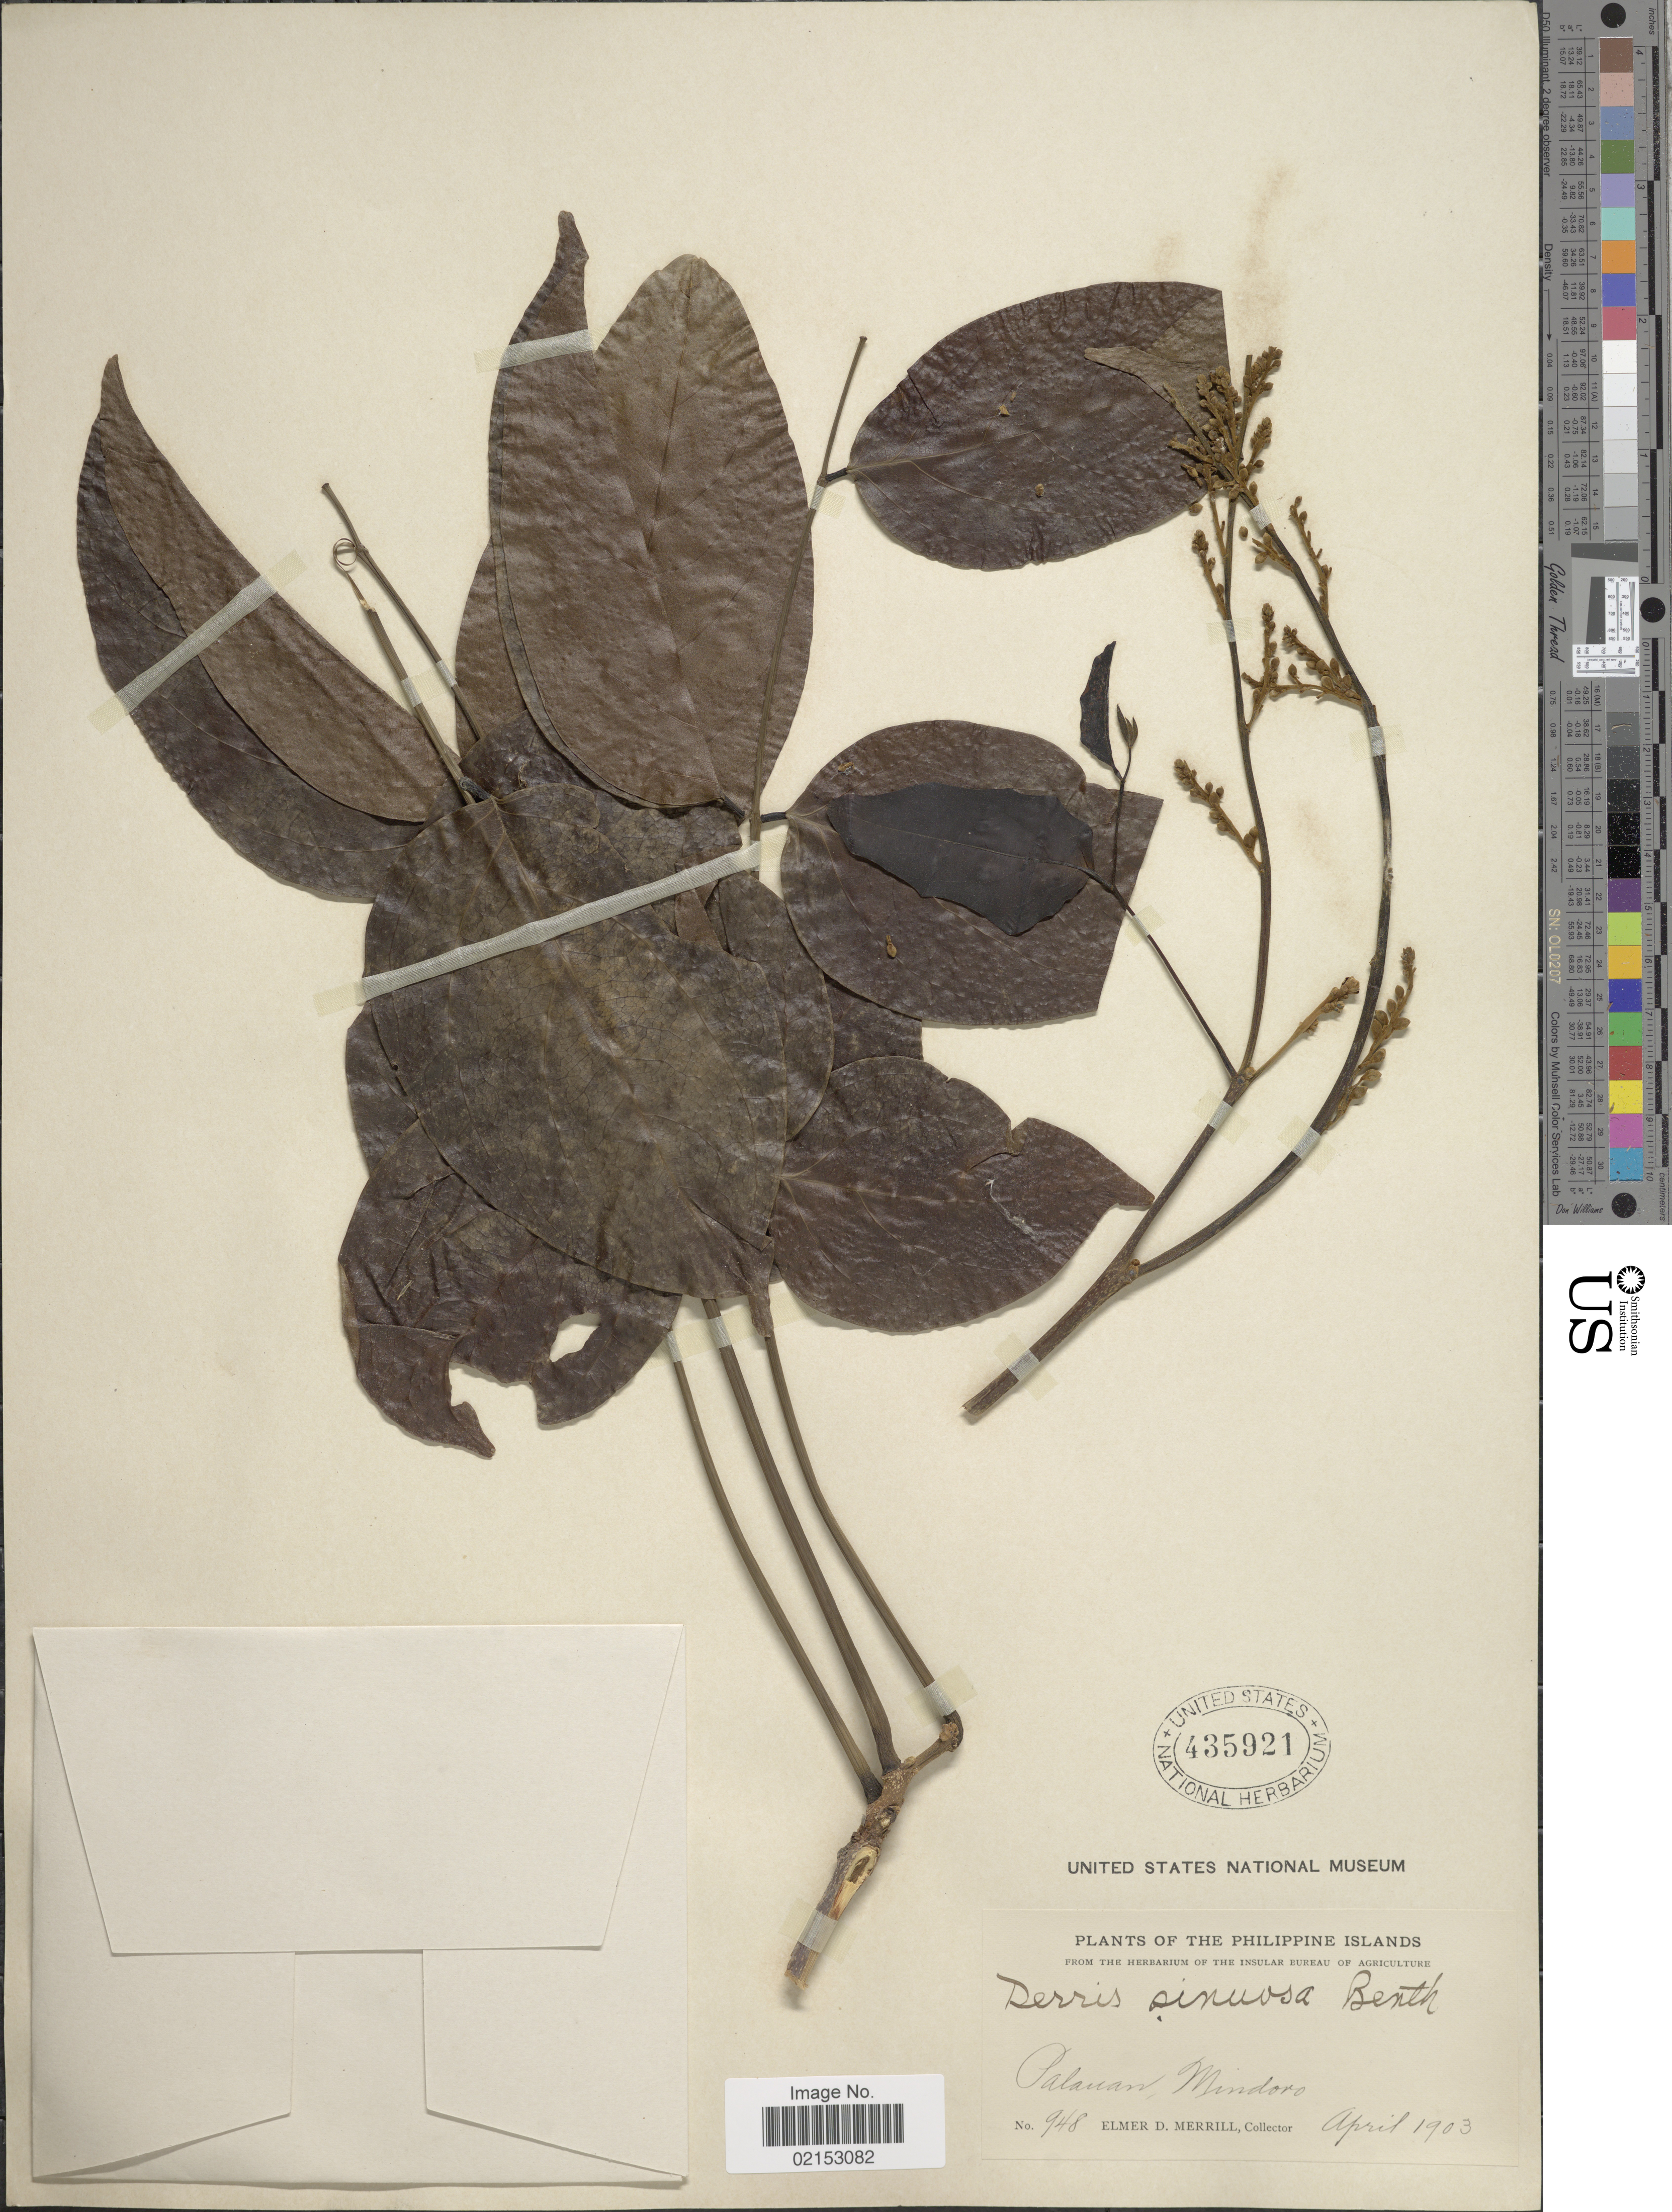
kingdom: Plantae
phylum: Tracheophyta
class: Magnoliopsida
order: Fabales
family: Fabaceae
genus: Aganope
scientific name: Aganope heptaphylla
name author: (L.) Polhill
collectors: E. D. Merrill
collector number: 948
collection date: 1903-04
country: Philippines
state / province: Mimaropa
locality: The Philippine Islands, Palauan, Mindoro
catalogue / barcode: US 435921